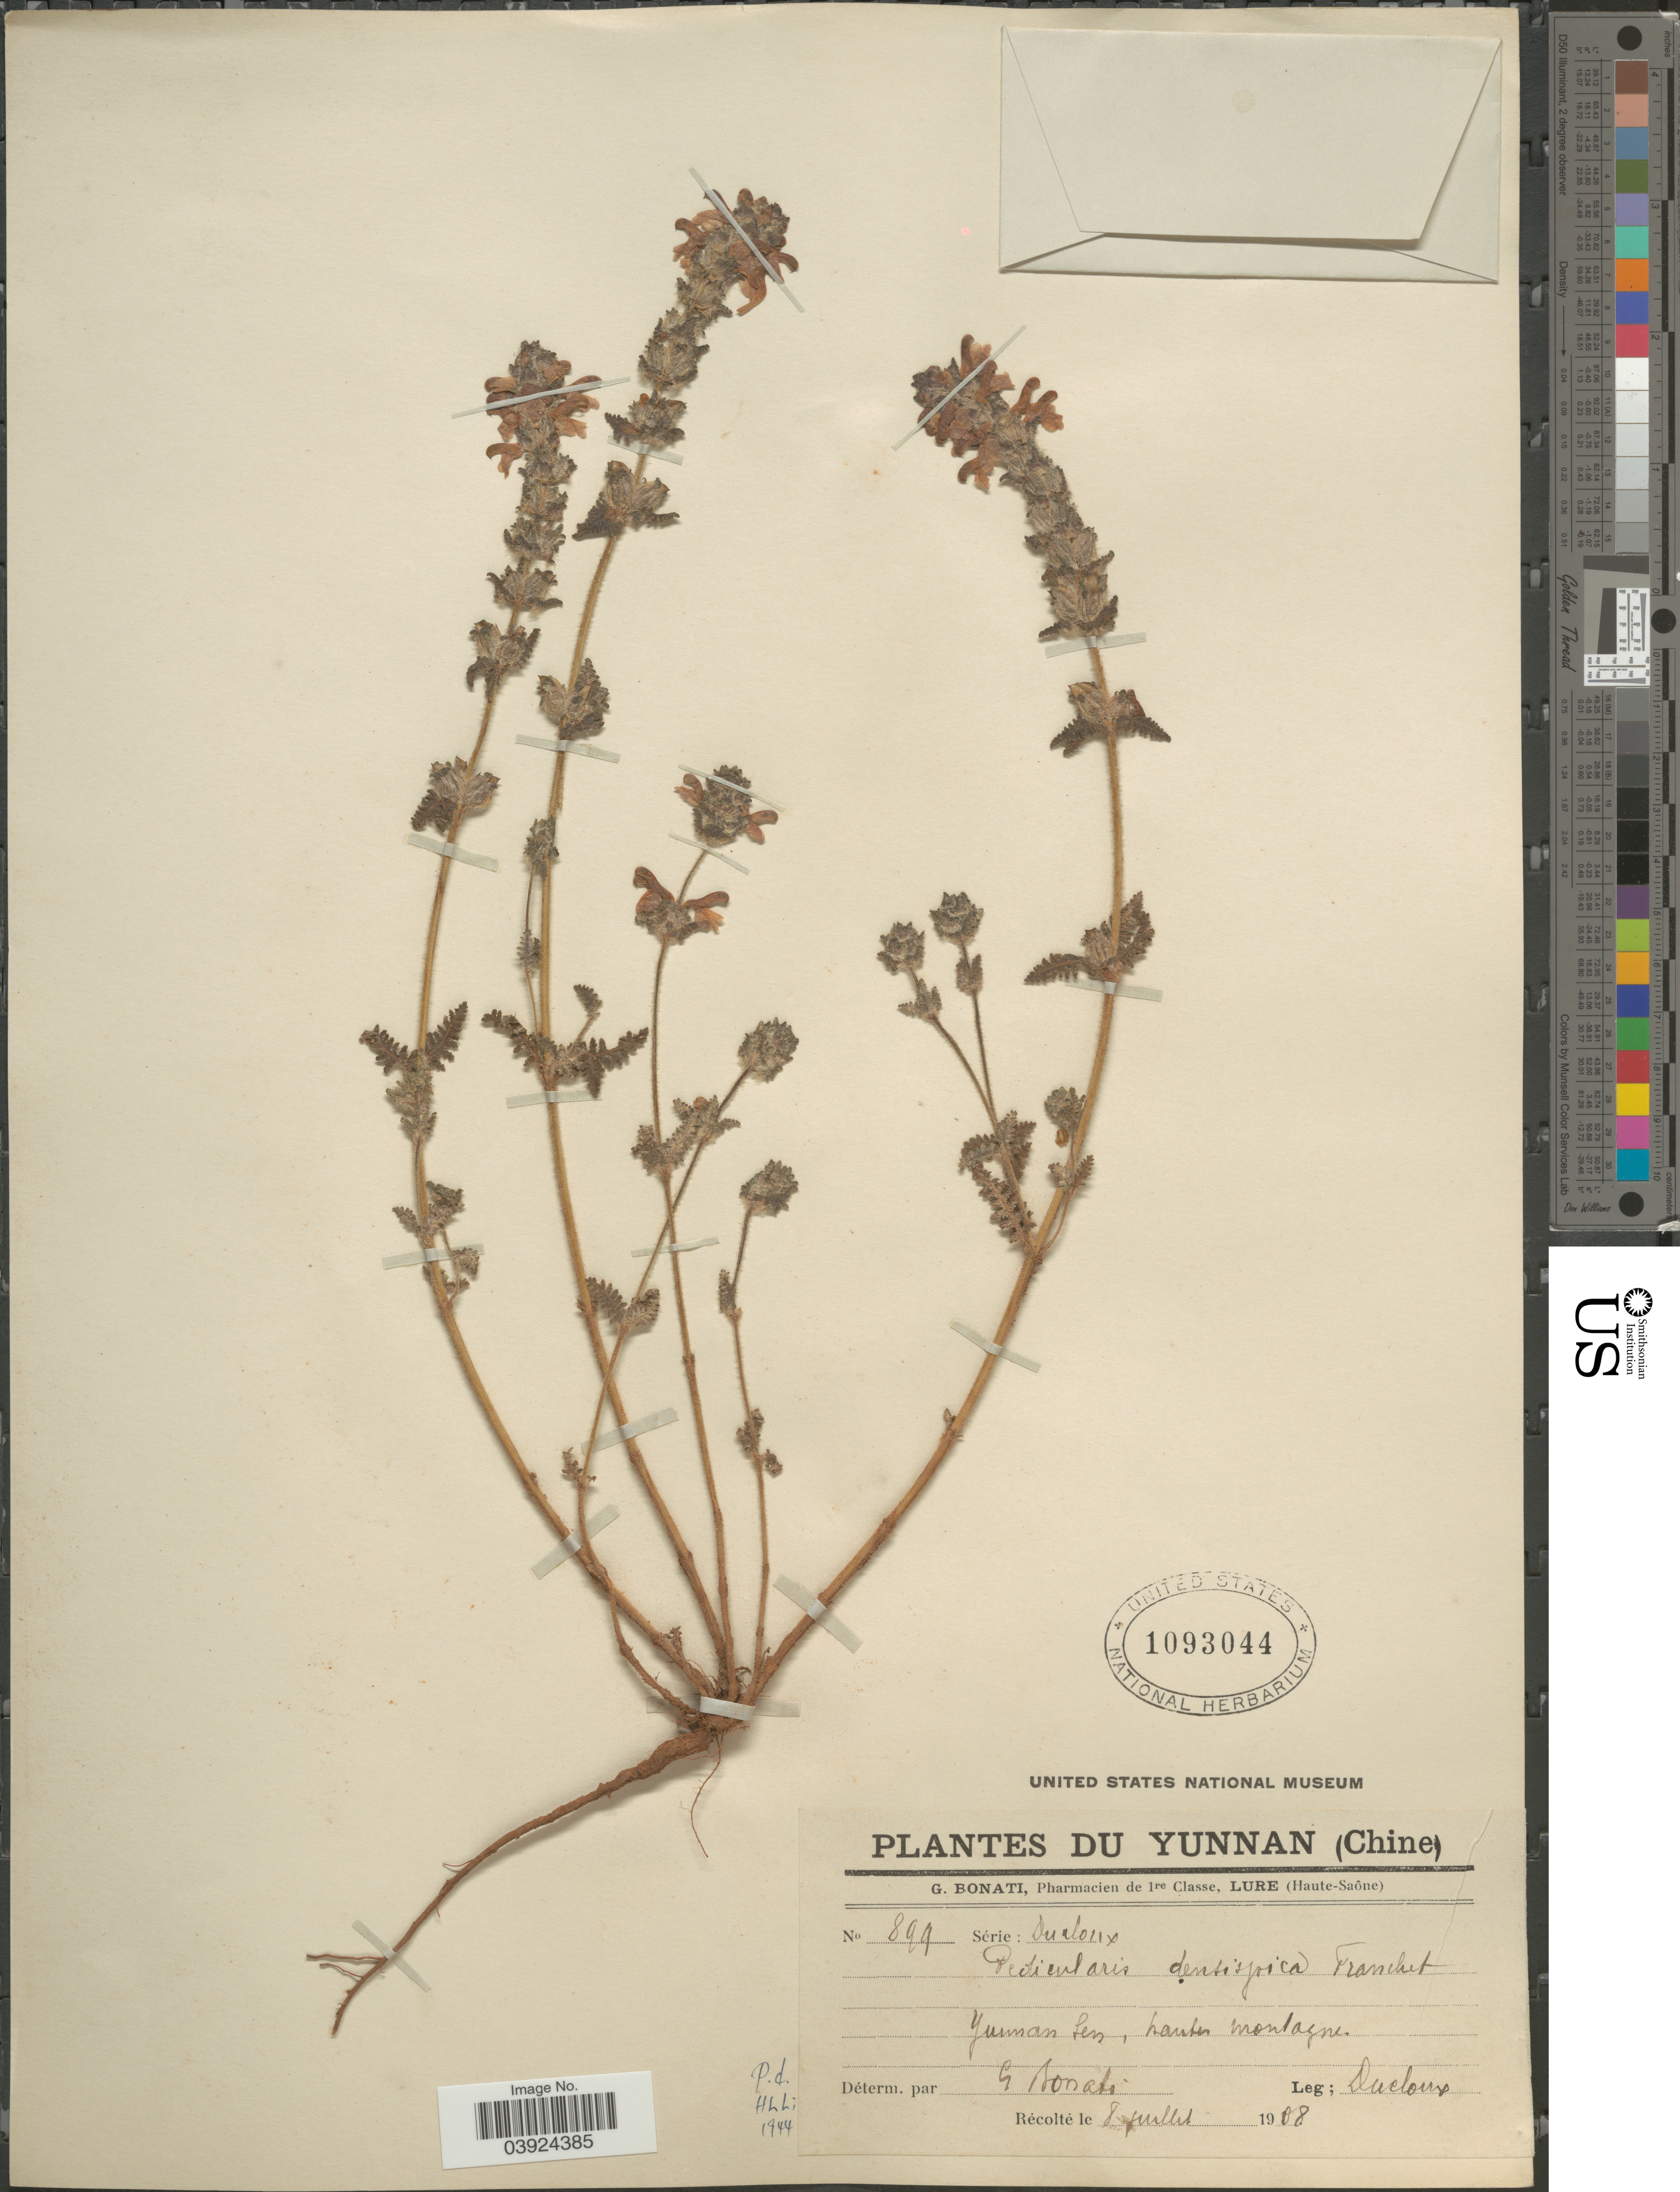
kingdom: Plantae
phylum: Tracheophyta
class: Magnoliopsida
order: Lamiales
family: Orobanchaceae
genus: Pedicularis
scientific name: Pedicularis densispica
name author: Franch. ex Maxim.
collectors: -. Ducloux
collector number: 899*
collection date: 1908-07-08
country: China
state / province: Yunnan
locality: Yunnan sen, hautes montagne.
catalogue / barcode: US 1093044